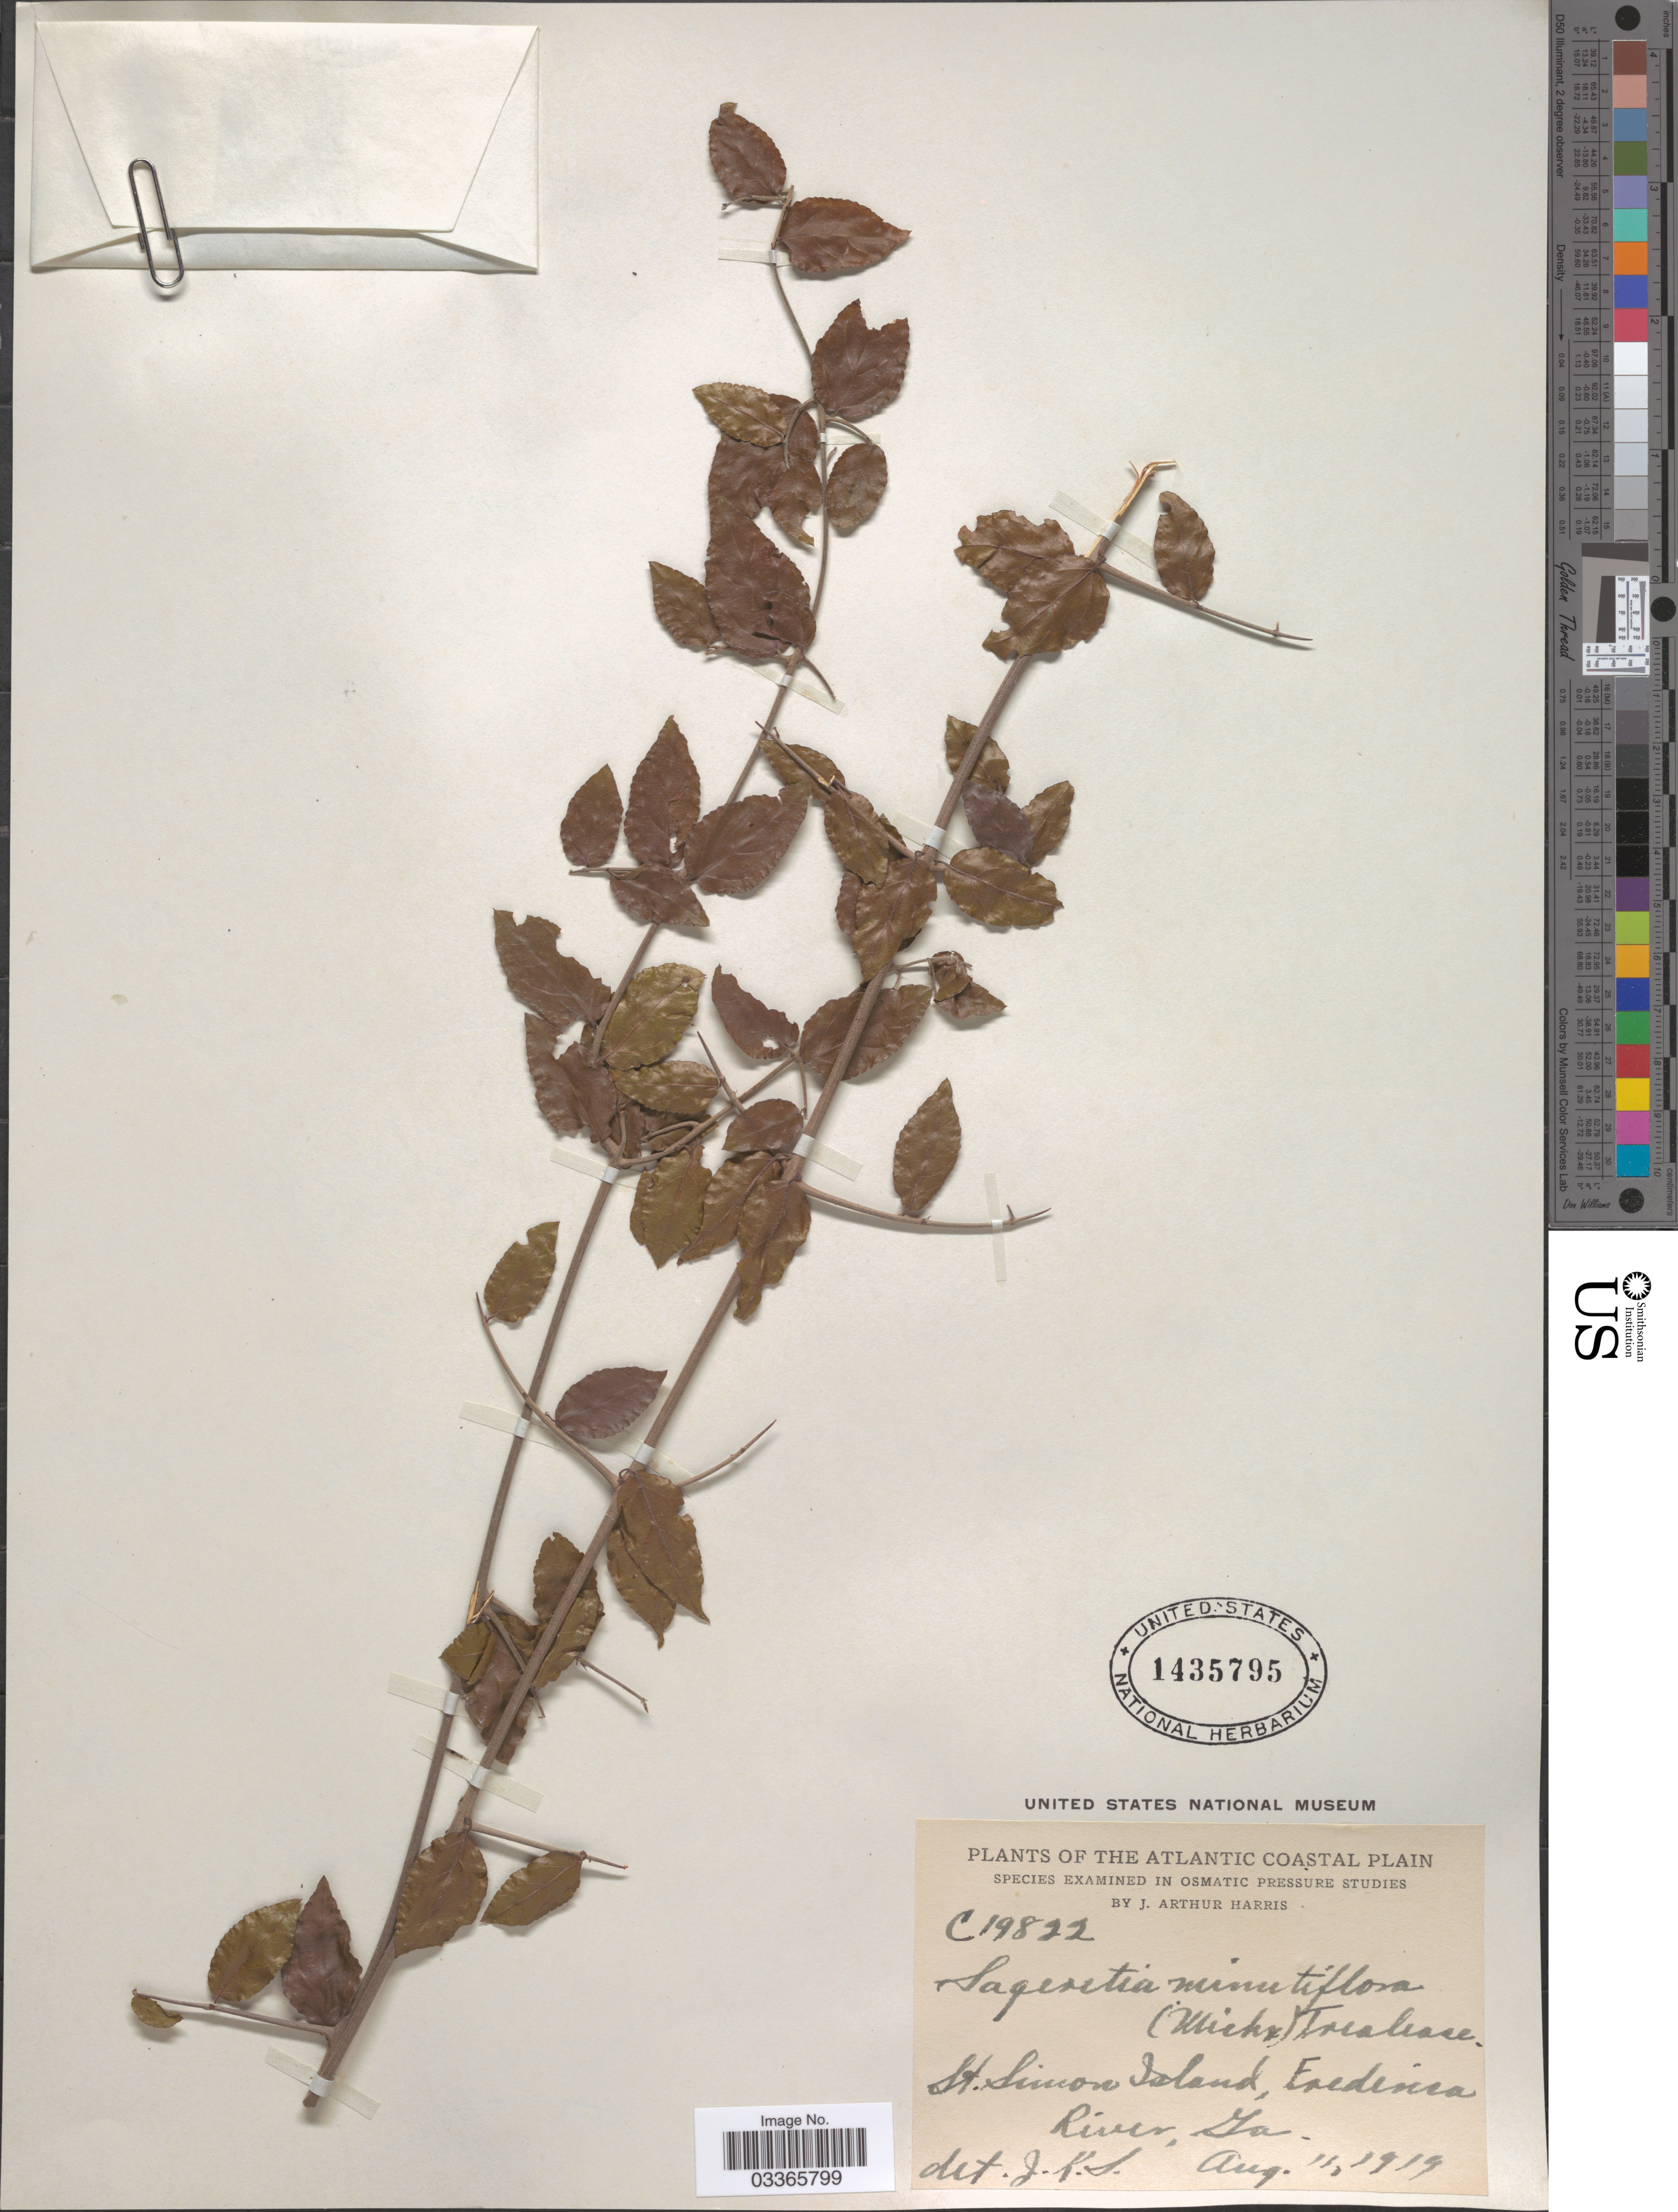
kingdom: Plantae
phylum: Tracheophyta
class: Magnoliopsida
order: Rosales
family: Rhamnaceae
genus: Sageretia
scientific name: Sageretia minutiflora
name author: (Michx.) Trel.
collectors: J. A. Harris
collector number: C19822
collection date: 1919-08-11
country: United States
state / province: Virginia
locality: The Atlantic Coastal Plain. St. Simon Island, Exedexica River.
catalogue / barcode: US 1435795